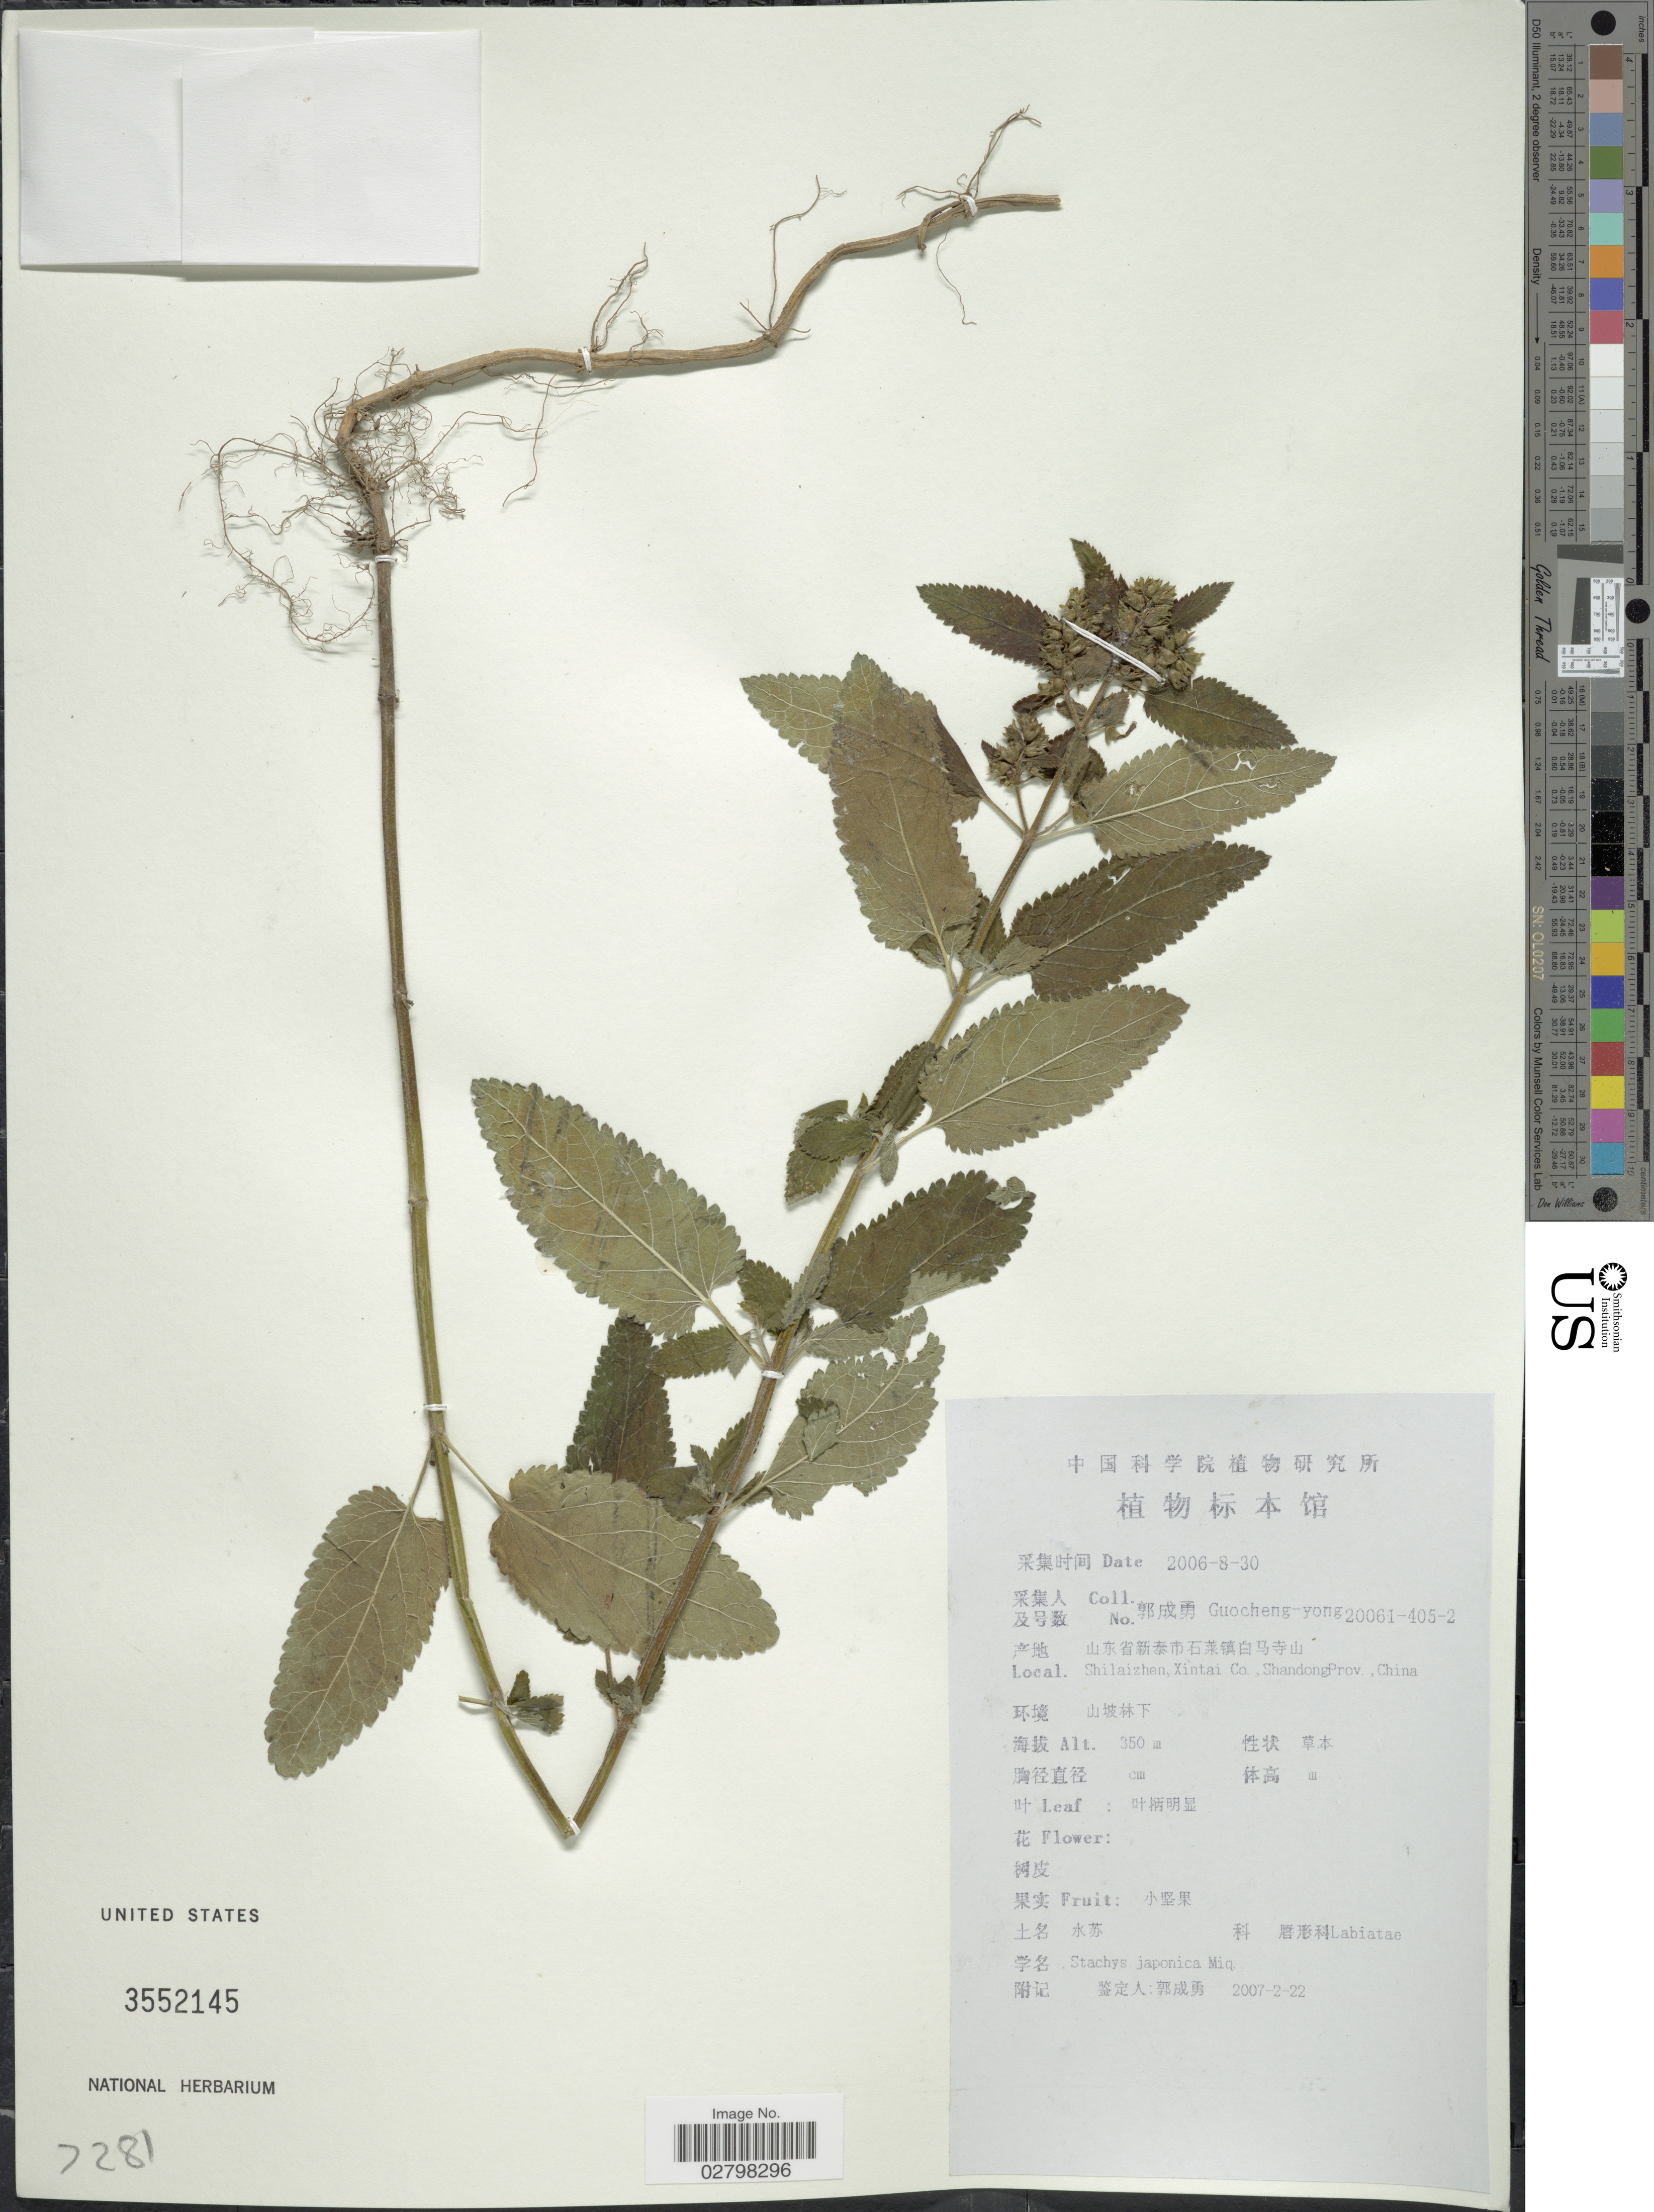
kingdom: Plantae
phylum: Tracheophyta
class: Magnoliopsida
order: Lamiales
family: Lamiaceae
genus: Stachys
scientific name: Stachys japonica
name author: Miq.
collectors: Guo cheng-yong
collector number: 20061-405-2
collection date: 2006-08-30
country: China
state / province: Shandong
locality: Shilaizhen, Xintai Co.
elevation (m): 350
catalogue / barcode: US 3552145